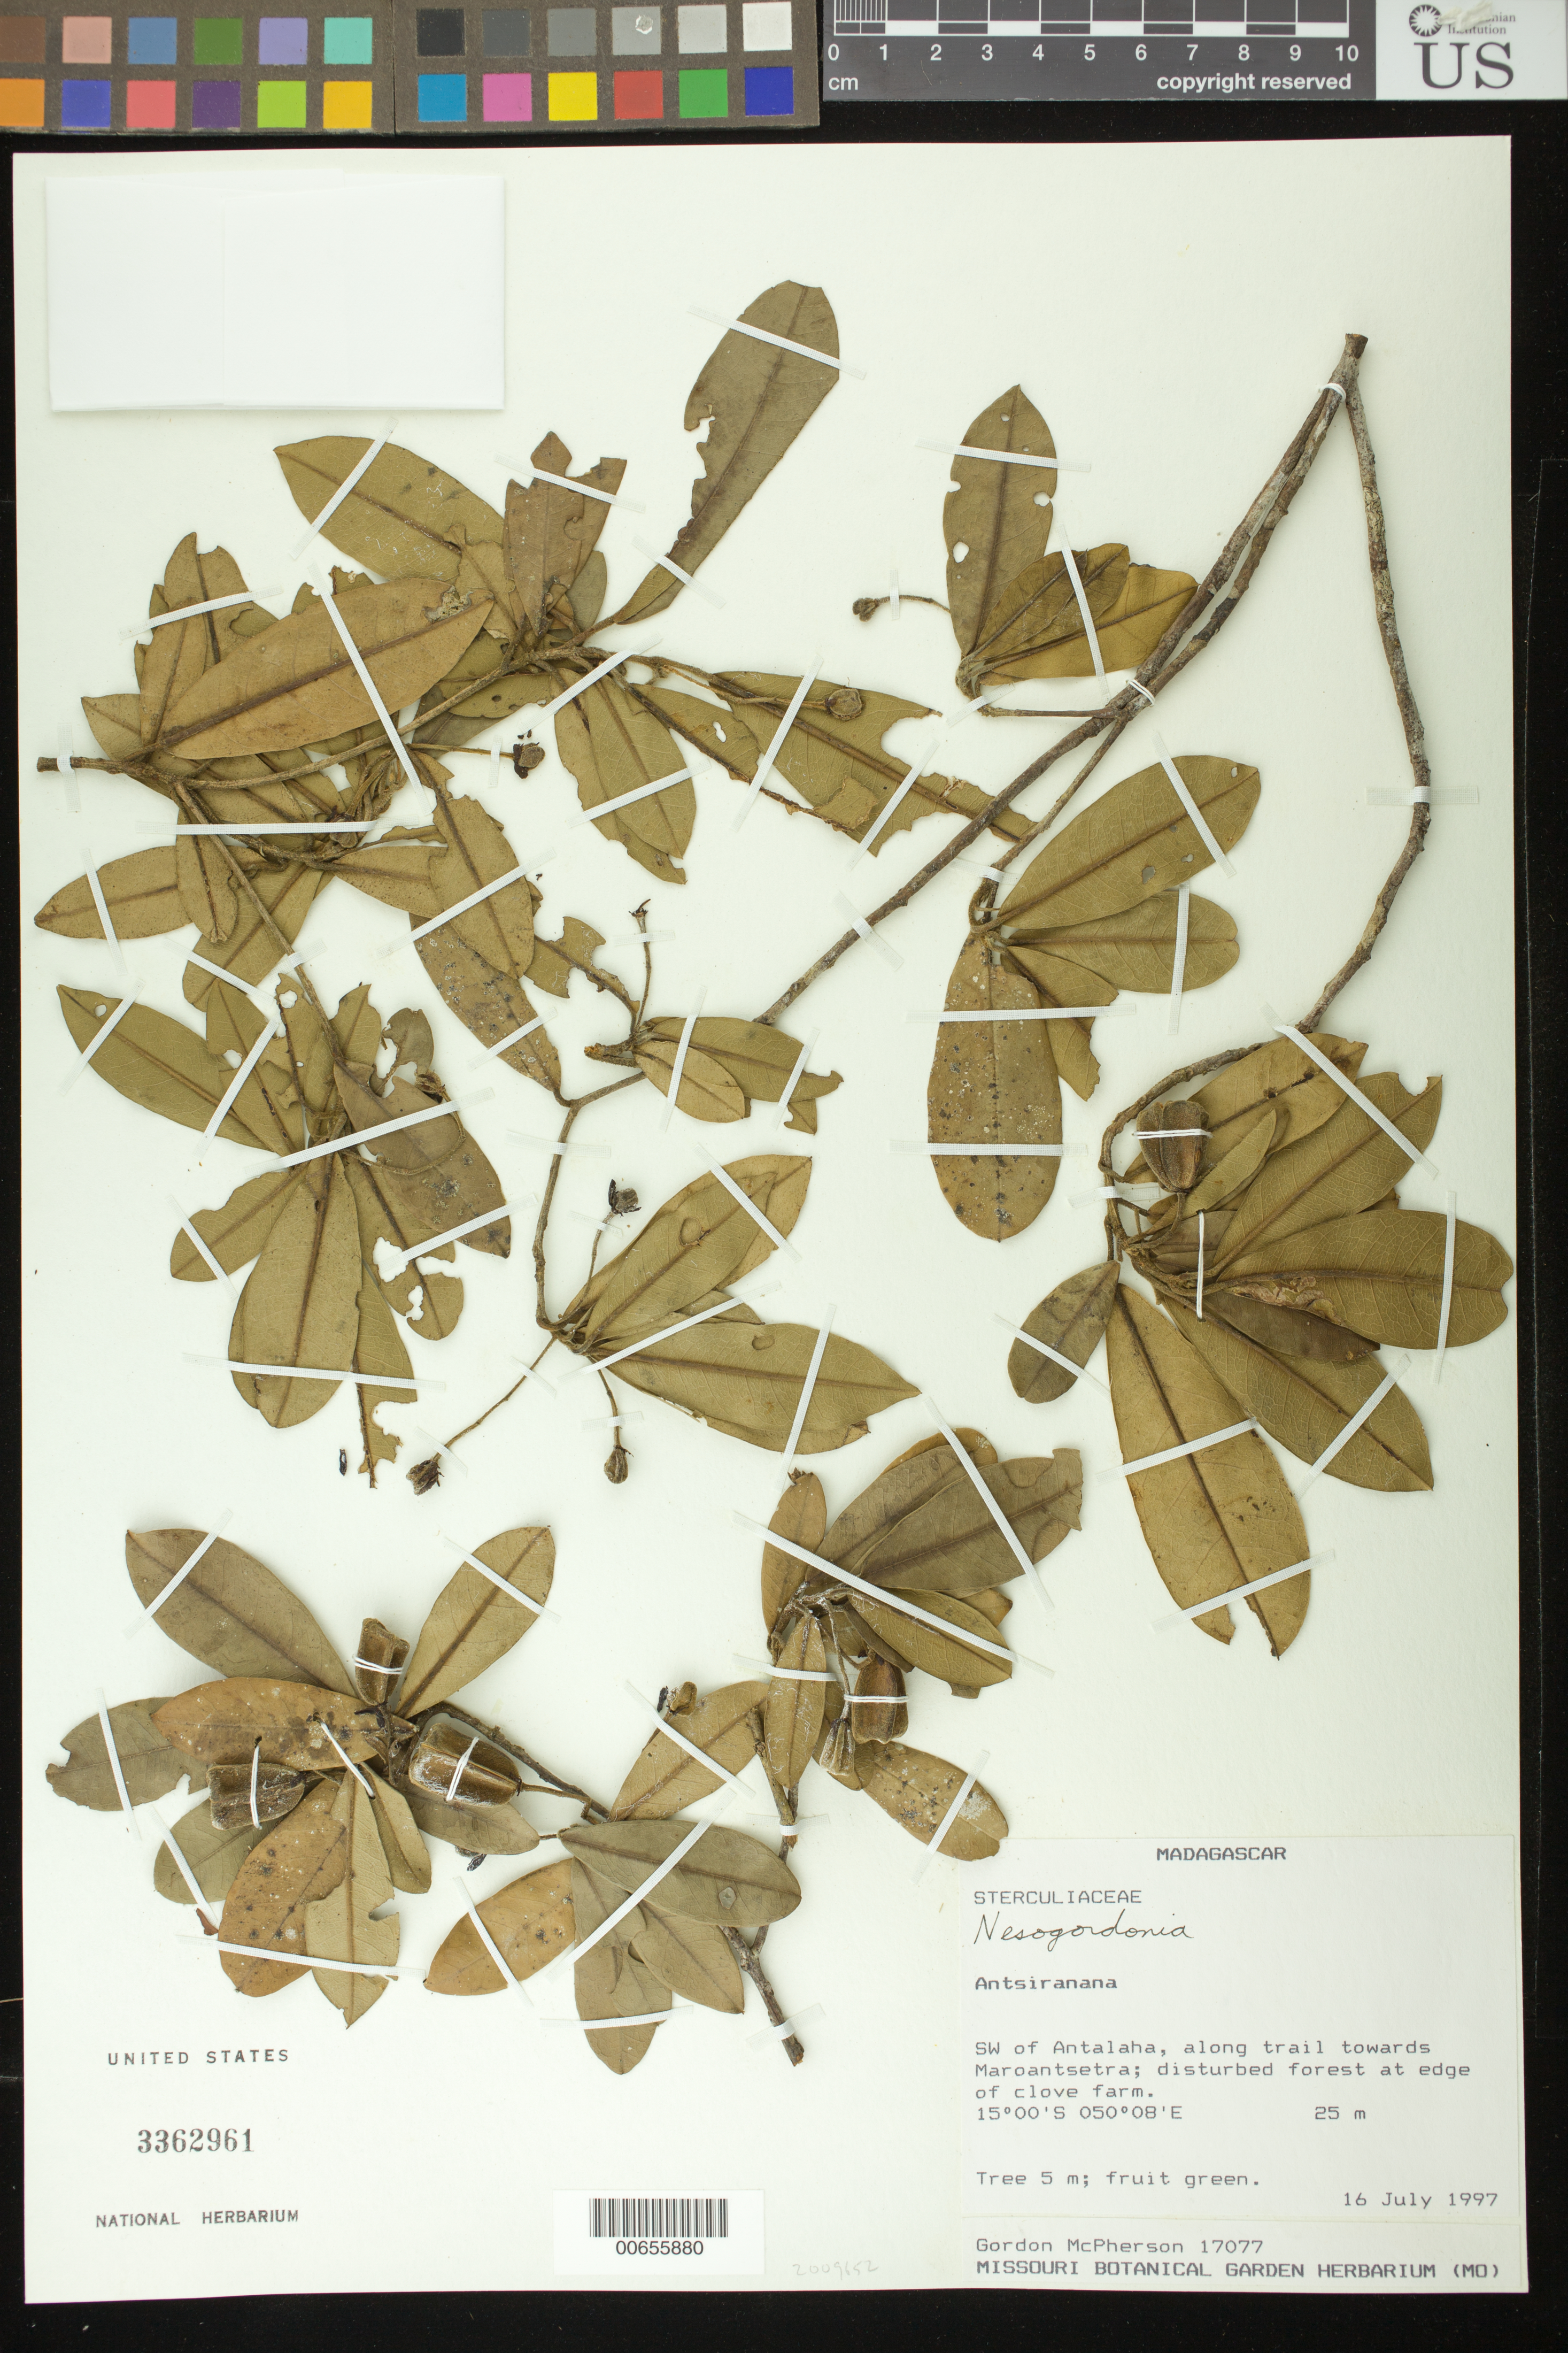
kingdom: Plantae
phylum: Tracheophyta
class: Magnoliopsida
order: Malvales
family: Malvaceae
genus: Nesogordonia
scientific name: Nesogordonia sp.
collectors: G. D. McPherson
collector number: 17077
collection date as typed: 16 Jul 1997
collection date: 1997-07-16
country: Madagascar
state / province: Sava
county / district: Antalaha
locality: SW of Antalaha, along trail towards Moroantsetra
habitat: Disturbed forest at edge of clove farm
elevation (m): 25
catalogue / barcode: US 3362961